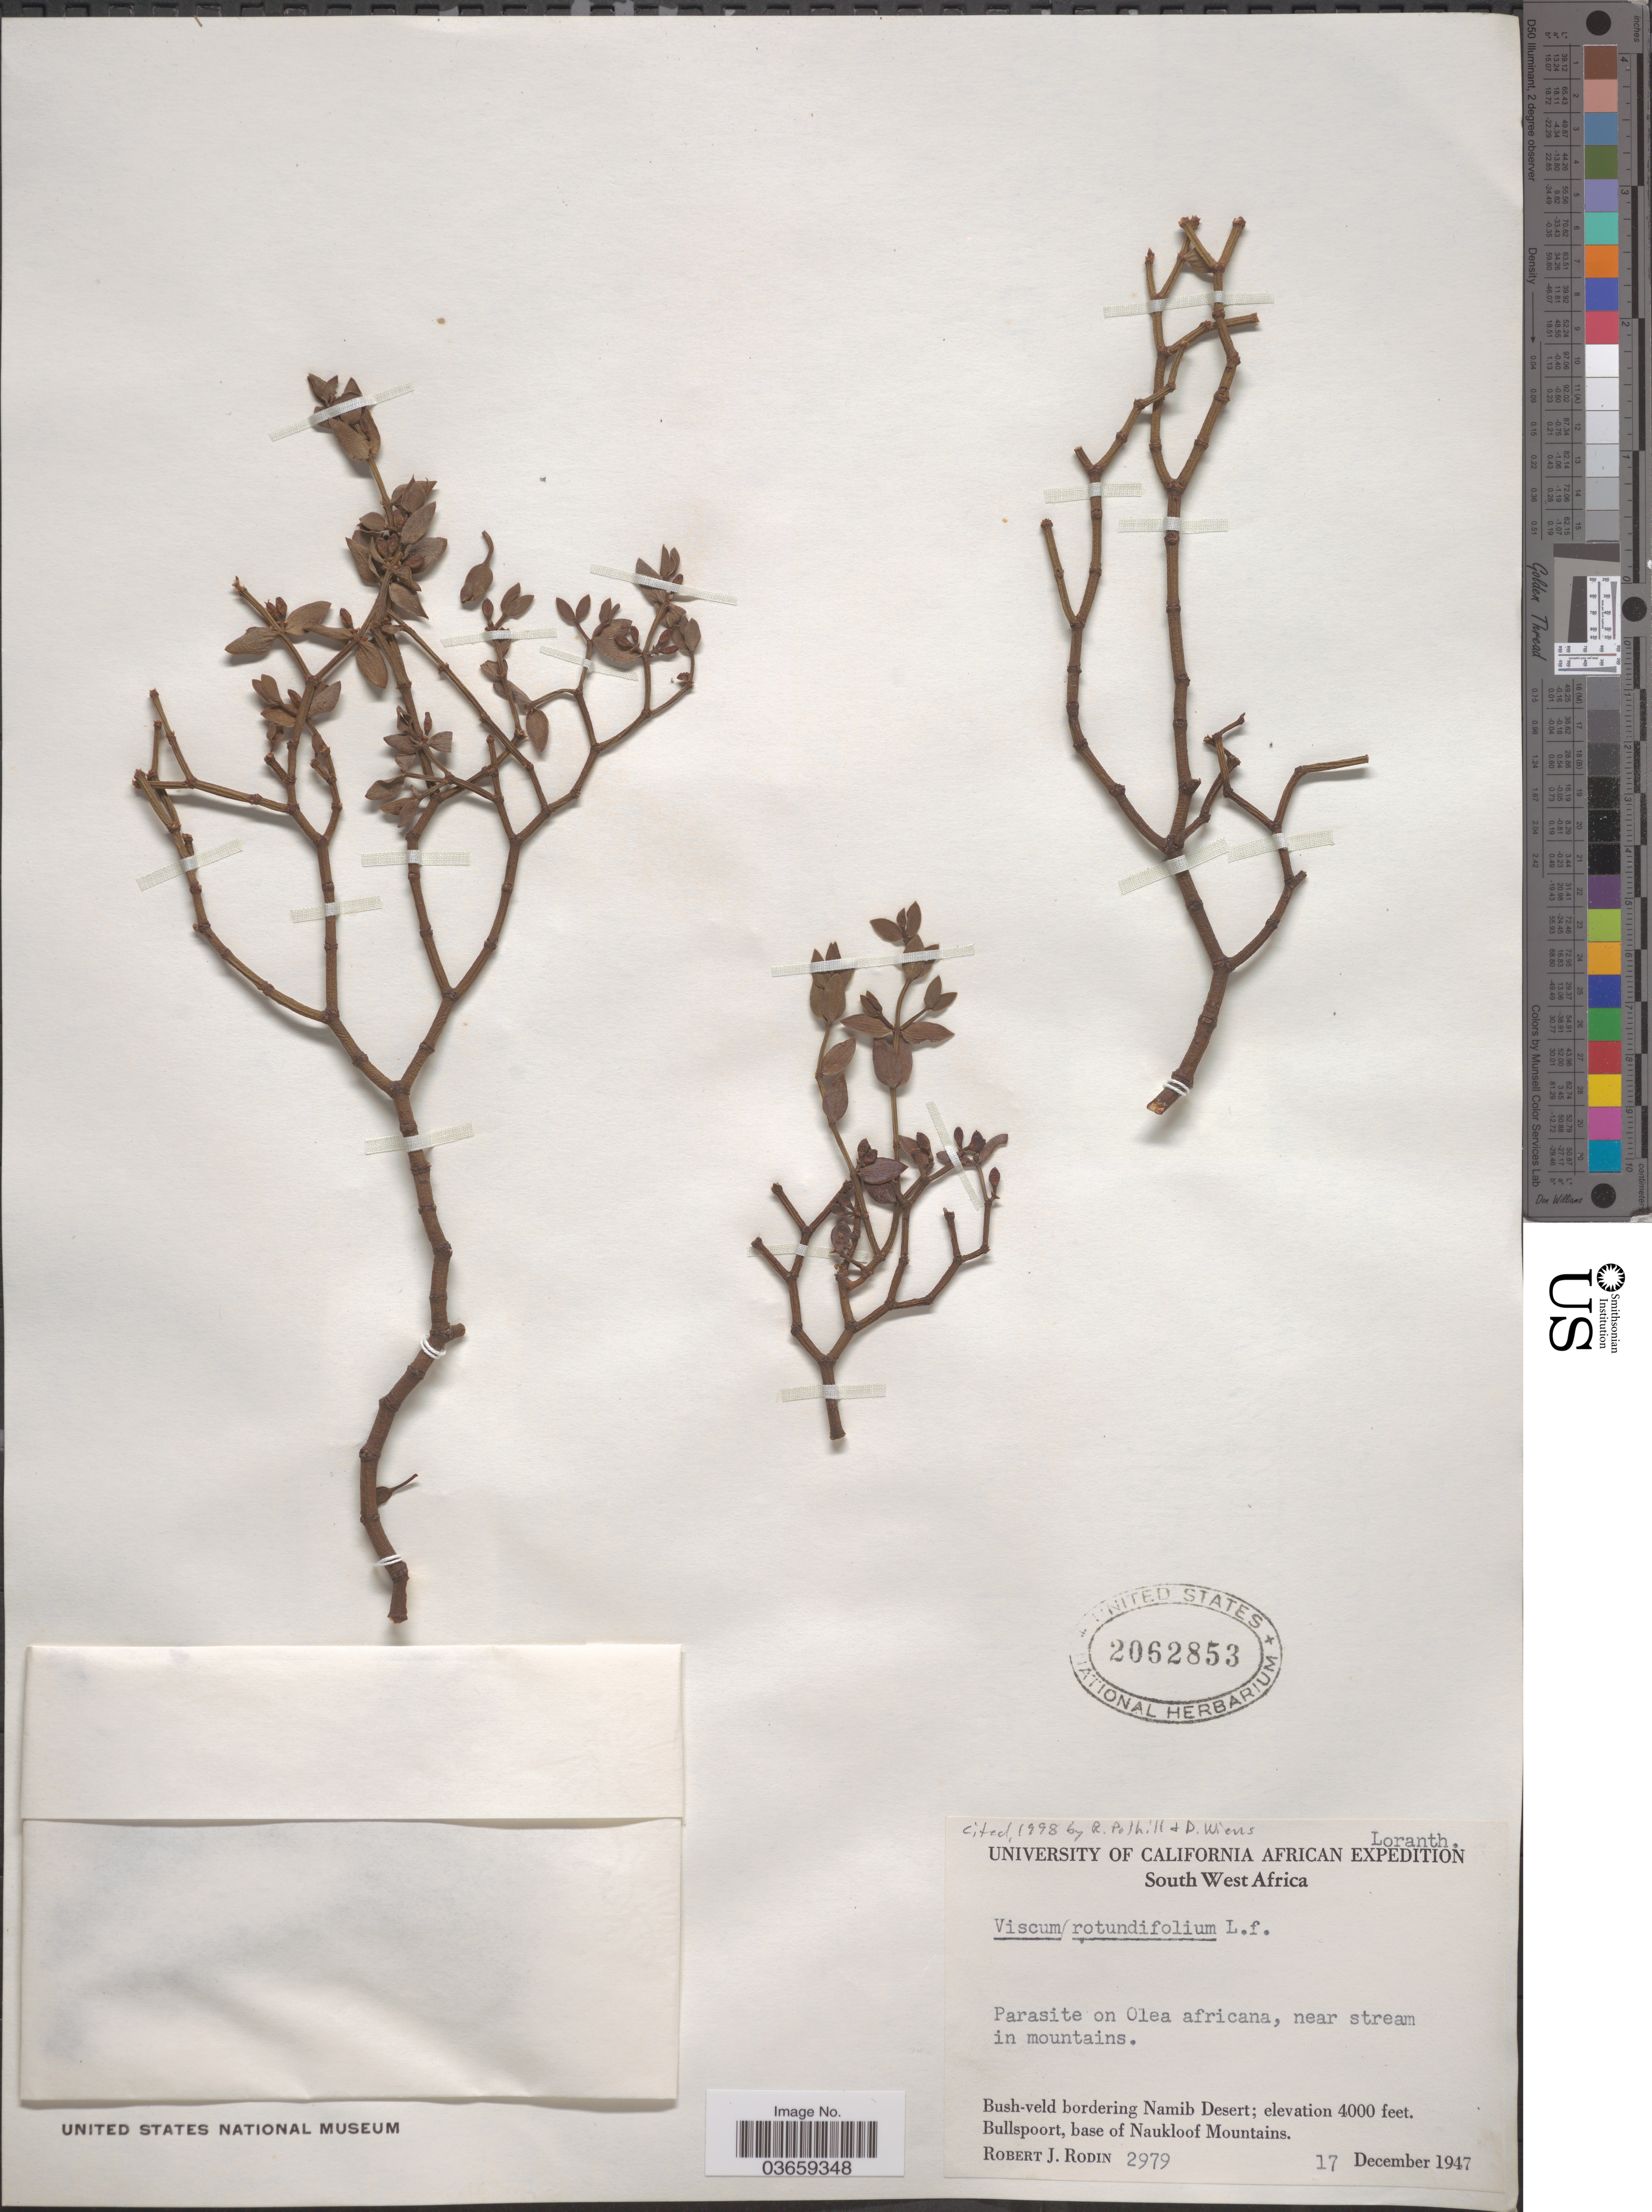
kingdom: Plantae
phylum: Tracheophyta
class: Magnoliopsida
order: Santalales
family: Viscaceae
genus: Viscum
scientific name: Viscum rotundifolium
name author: L. f.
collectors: R. J. Rodin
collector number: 2979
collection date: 1947-12-17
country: Namibia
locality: South West Africa. Near stream in mountains. Bush-veld bordering Nambin Desert. Bullspoort, base of Naukloof Mountains.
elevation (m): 1219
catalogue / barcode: US 2062853